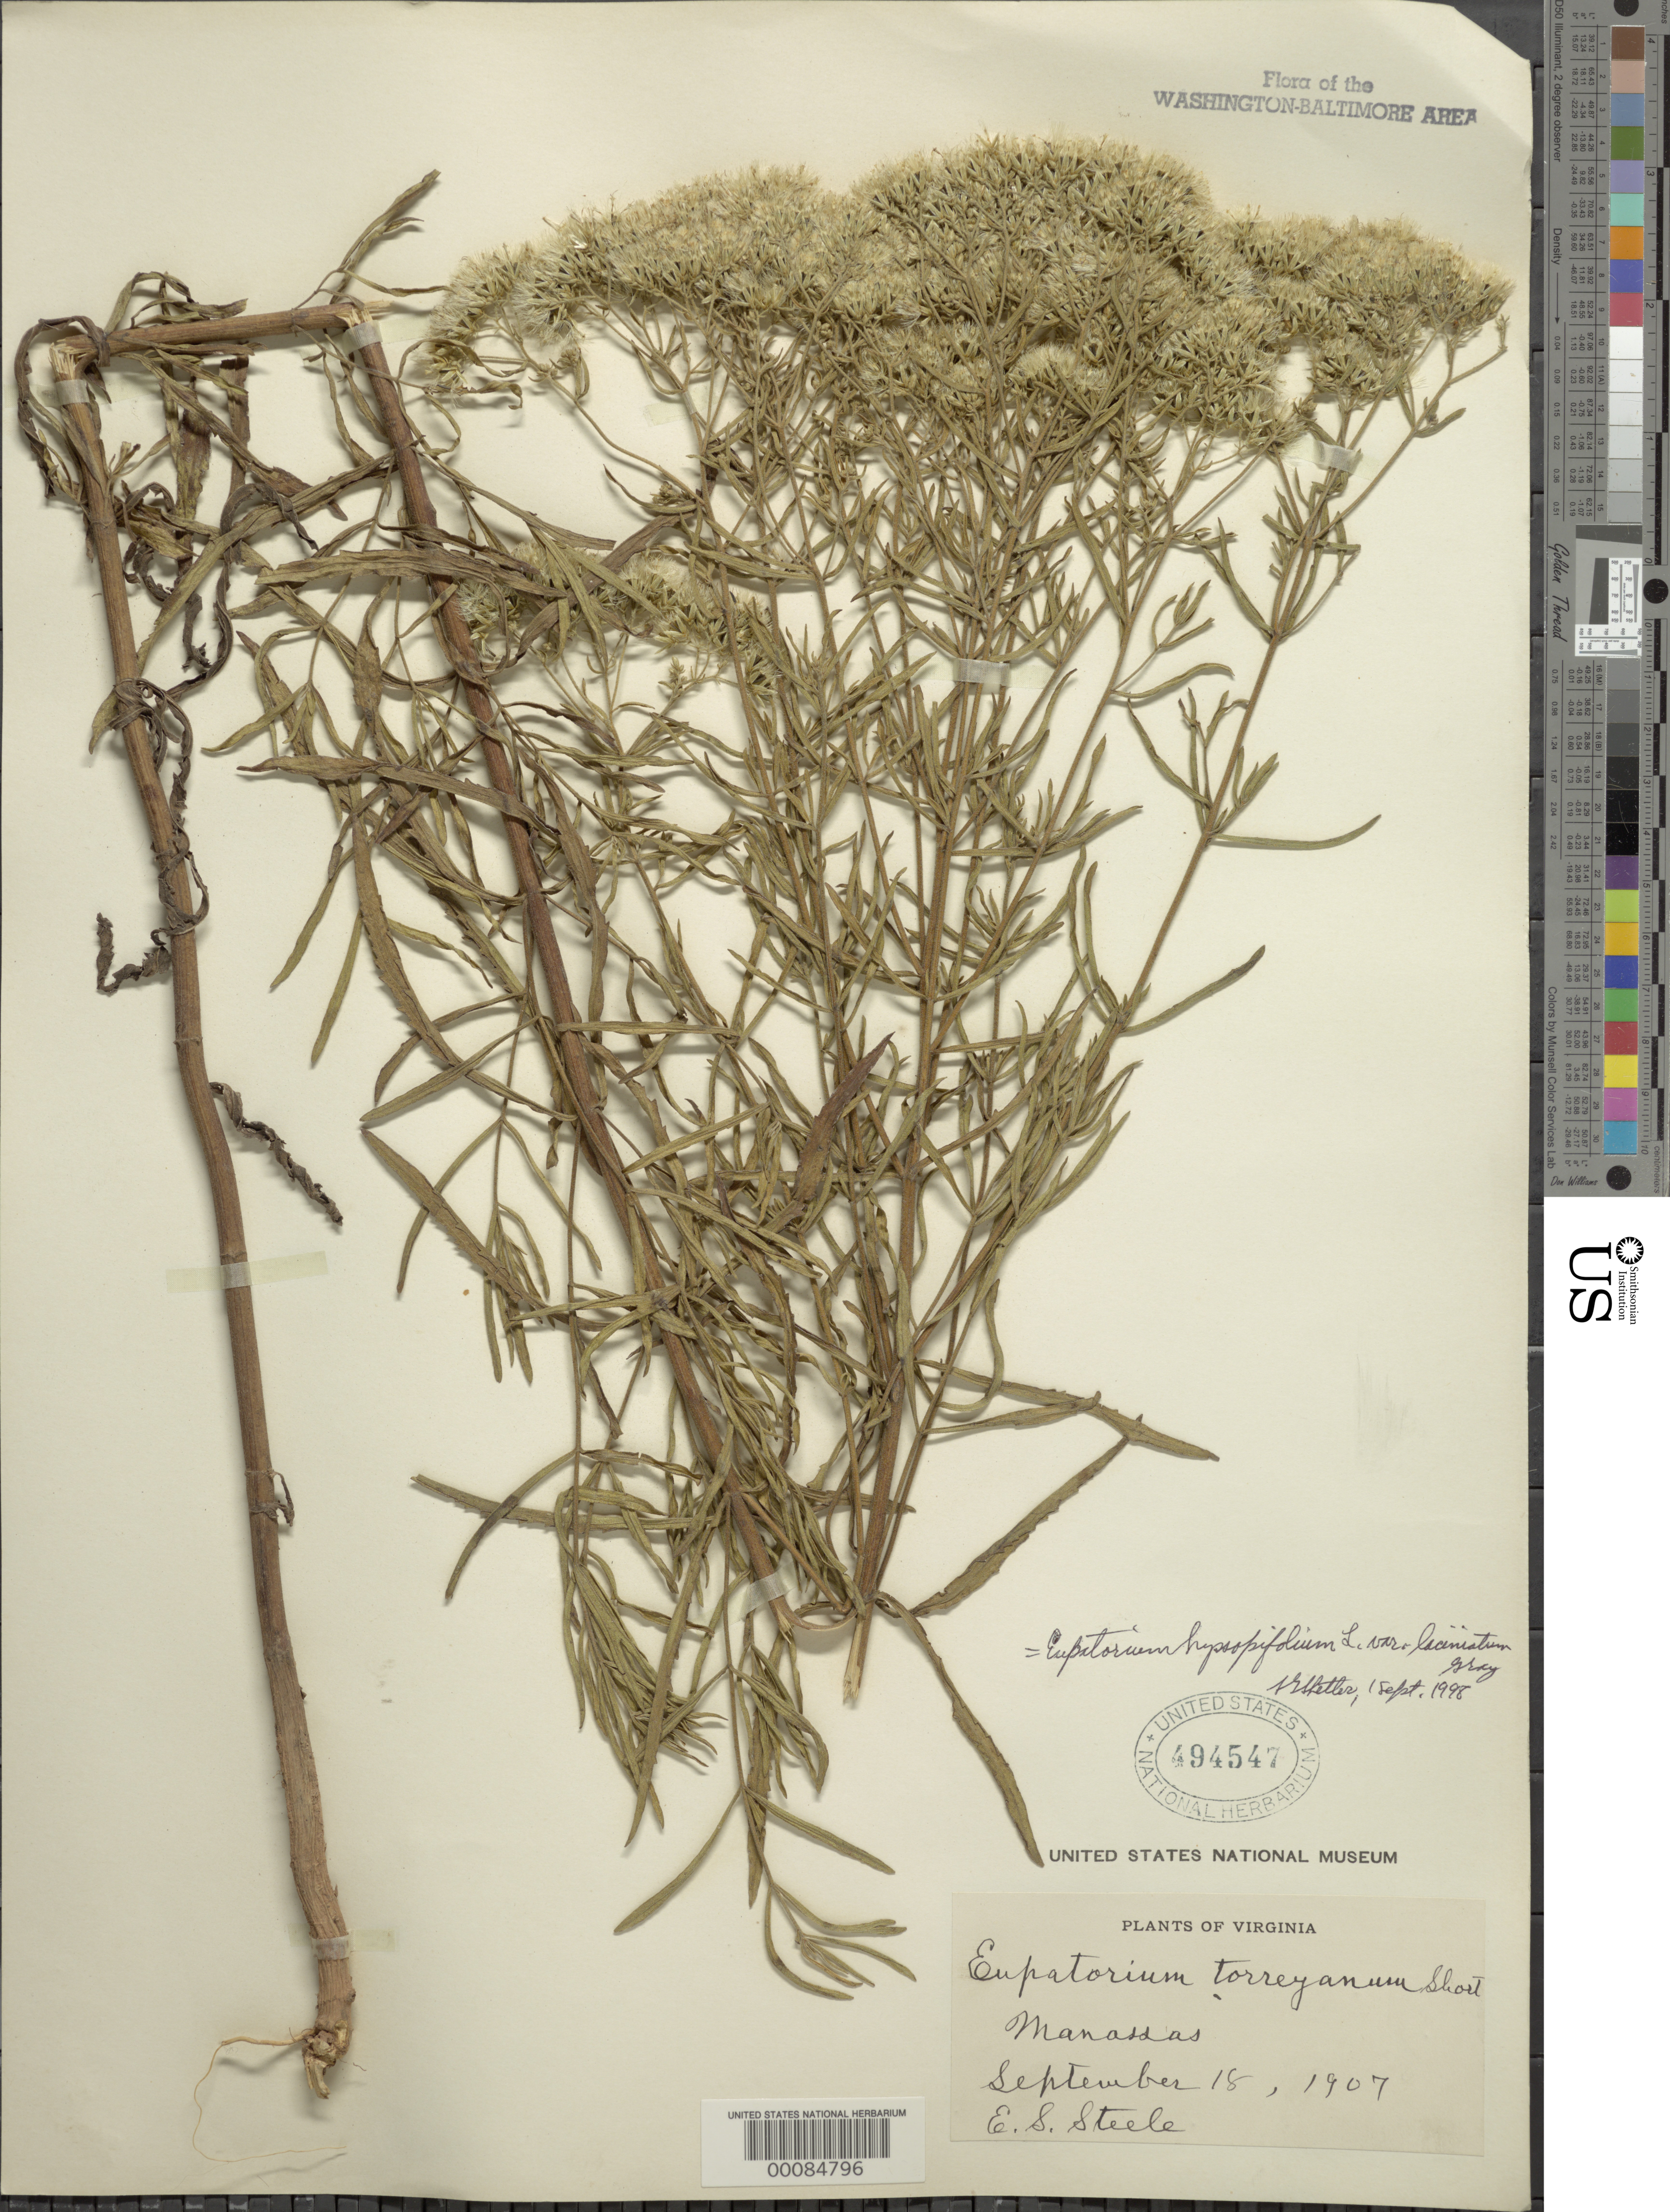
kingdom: Plantae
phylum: Tracheophyta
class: Magnoliopsida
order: Asterales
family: Asteraceae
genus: Eupatorium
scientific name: Eupatorium hyssopifolium var. laciniatum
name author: A. Gray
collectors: E. Steele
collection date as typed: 18 Sep 1907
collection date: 1907-09-18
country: United States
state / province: Virginia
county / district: Prince William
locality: Manassas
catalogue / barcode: US 494547